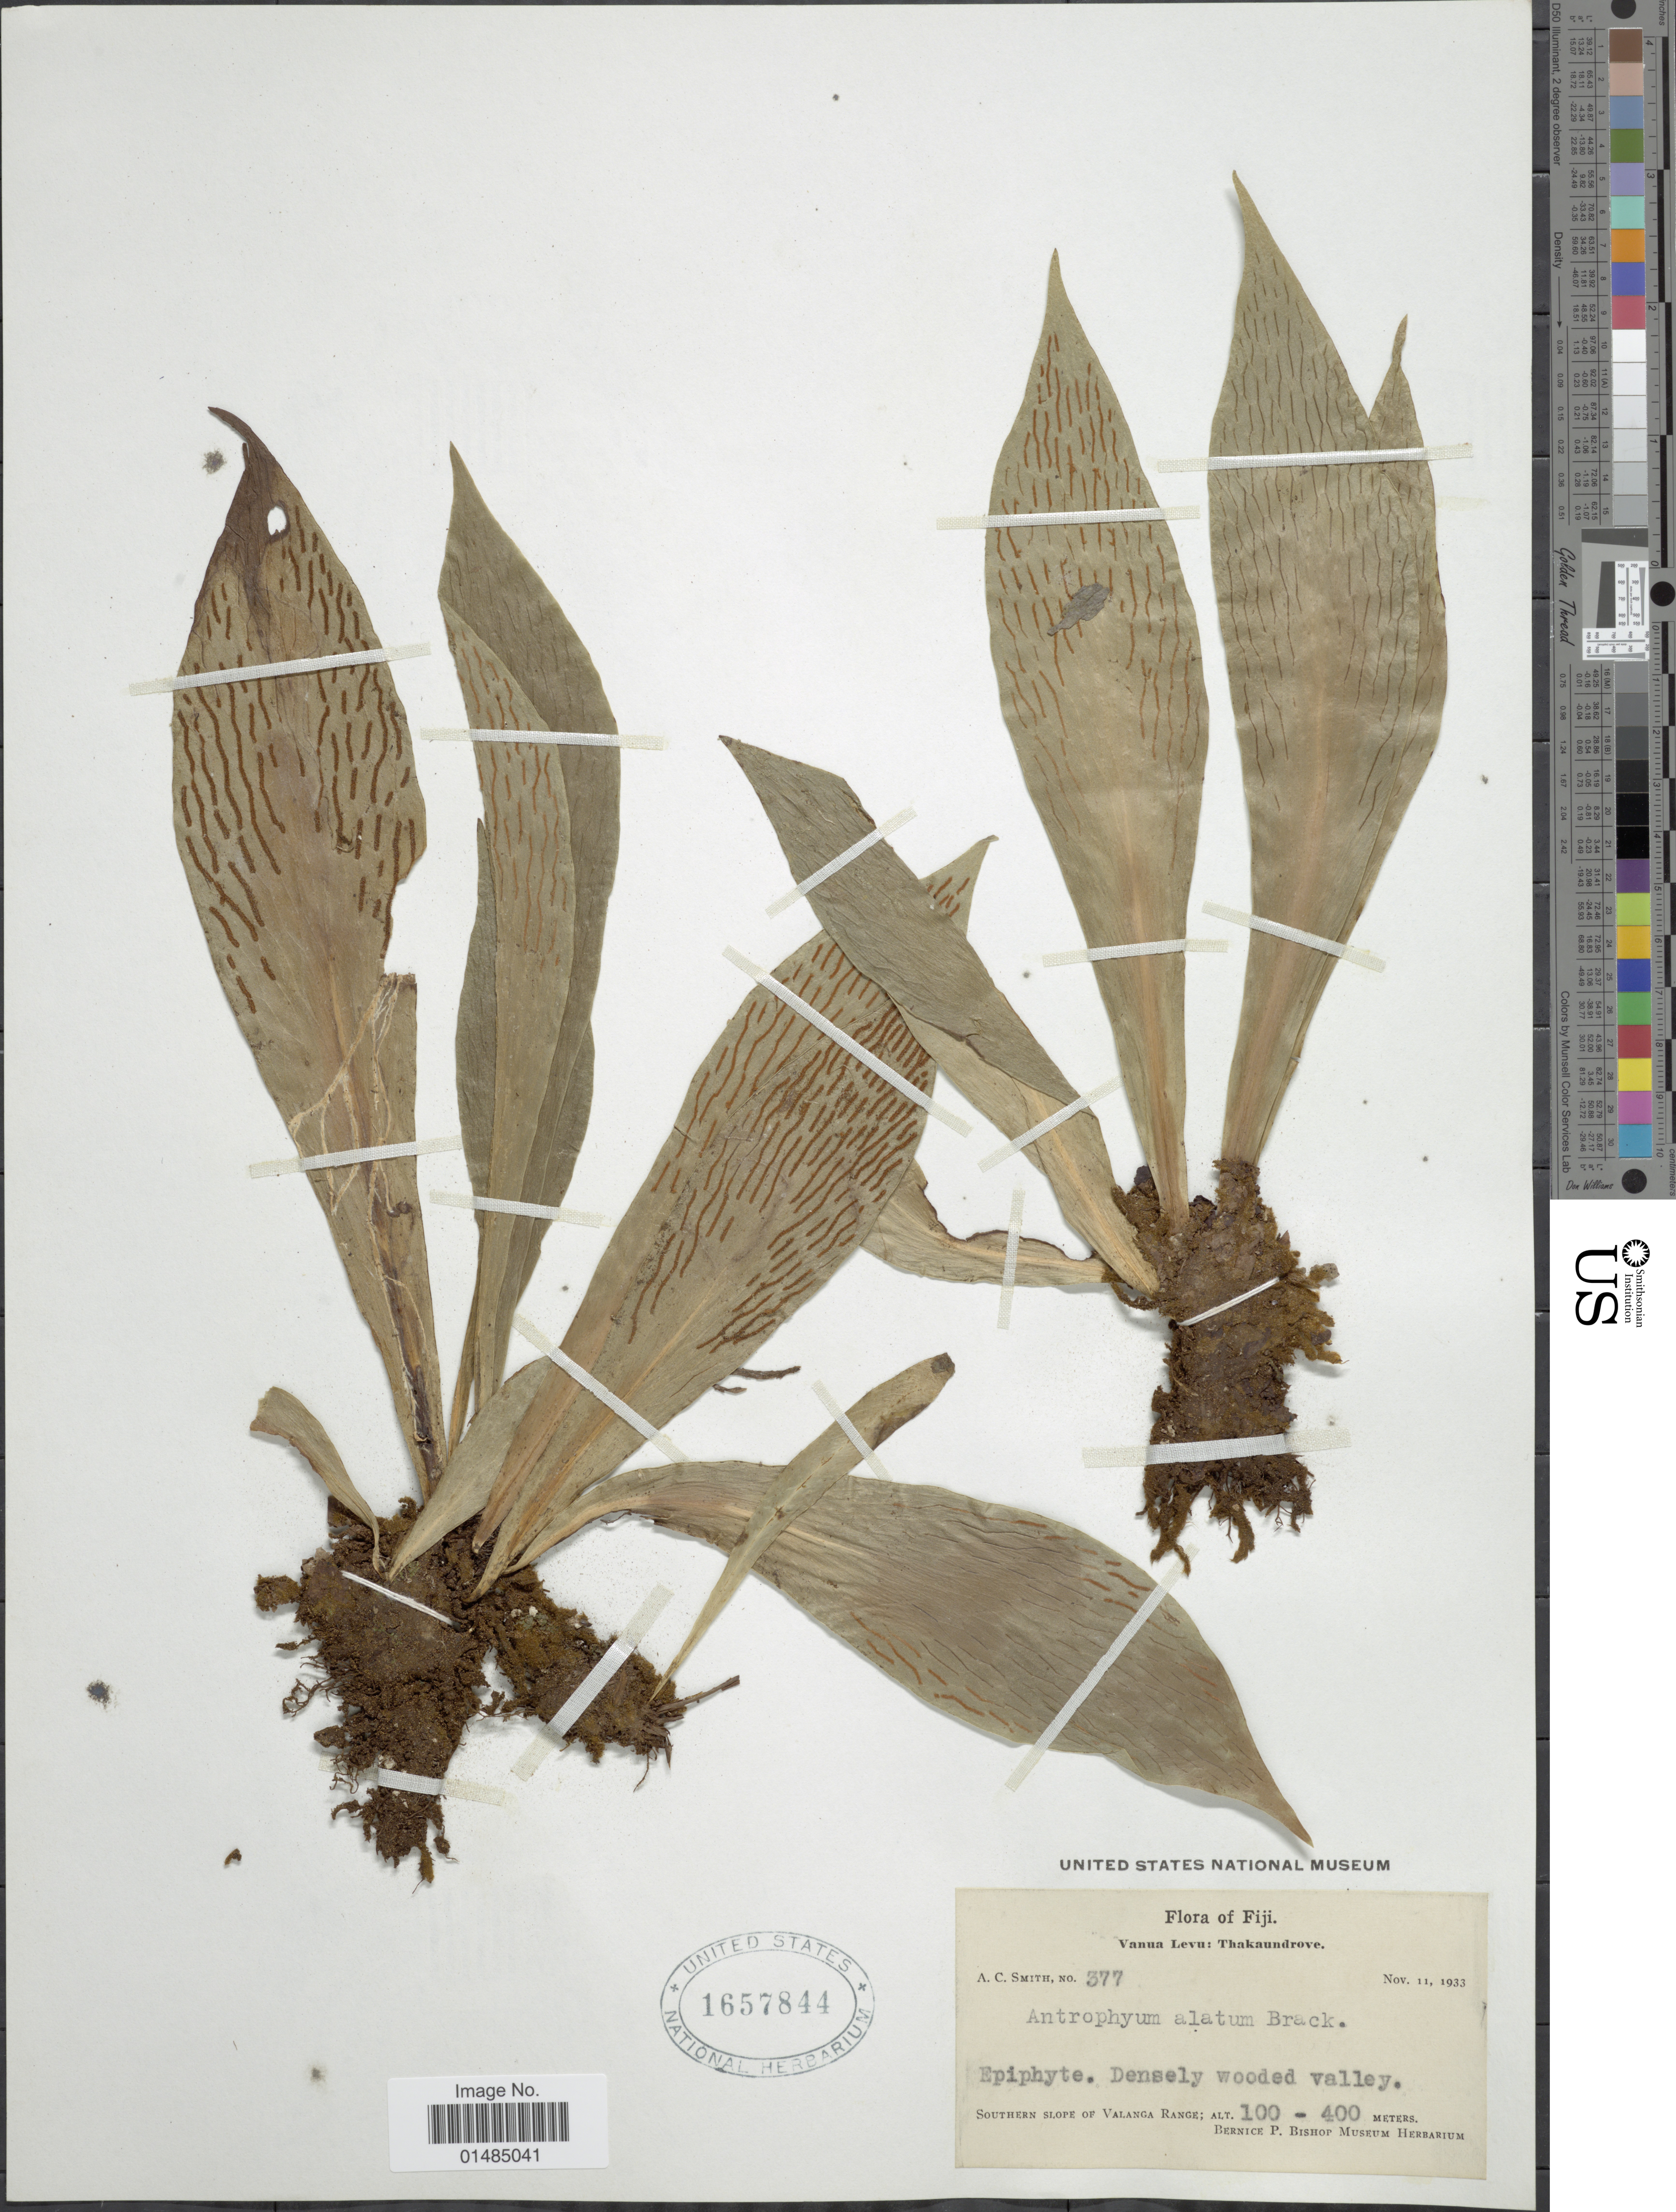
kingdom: Plantae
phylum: Tracheophyta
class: Polypodiopsida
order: Polypodiales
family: Pteridaceae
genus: Antrophyum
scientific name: Antrophyum alatum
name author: Brack. in Wilkes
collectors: A. C. Smith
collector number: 377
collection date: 1933-11-11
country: Fiji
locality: Fiji, Vanua Levu, Thakaundrove, Southern slope of Valanga Range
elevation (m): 100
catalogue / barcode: US 1657844